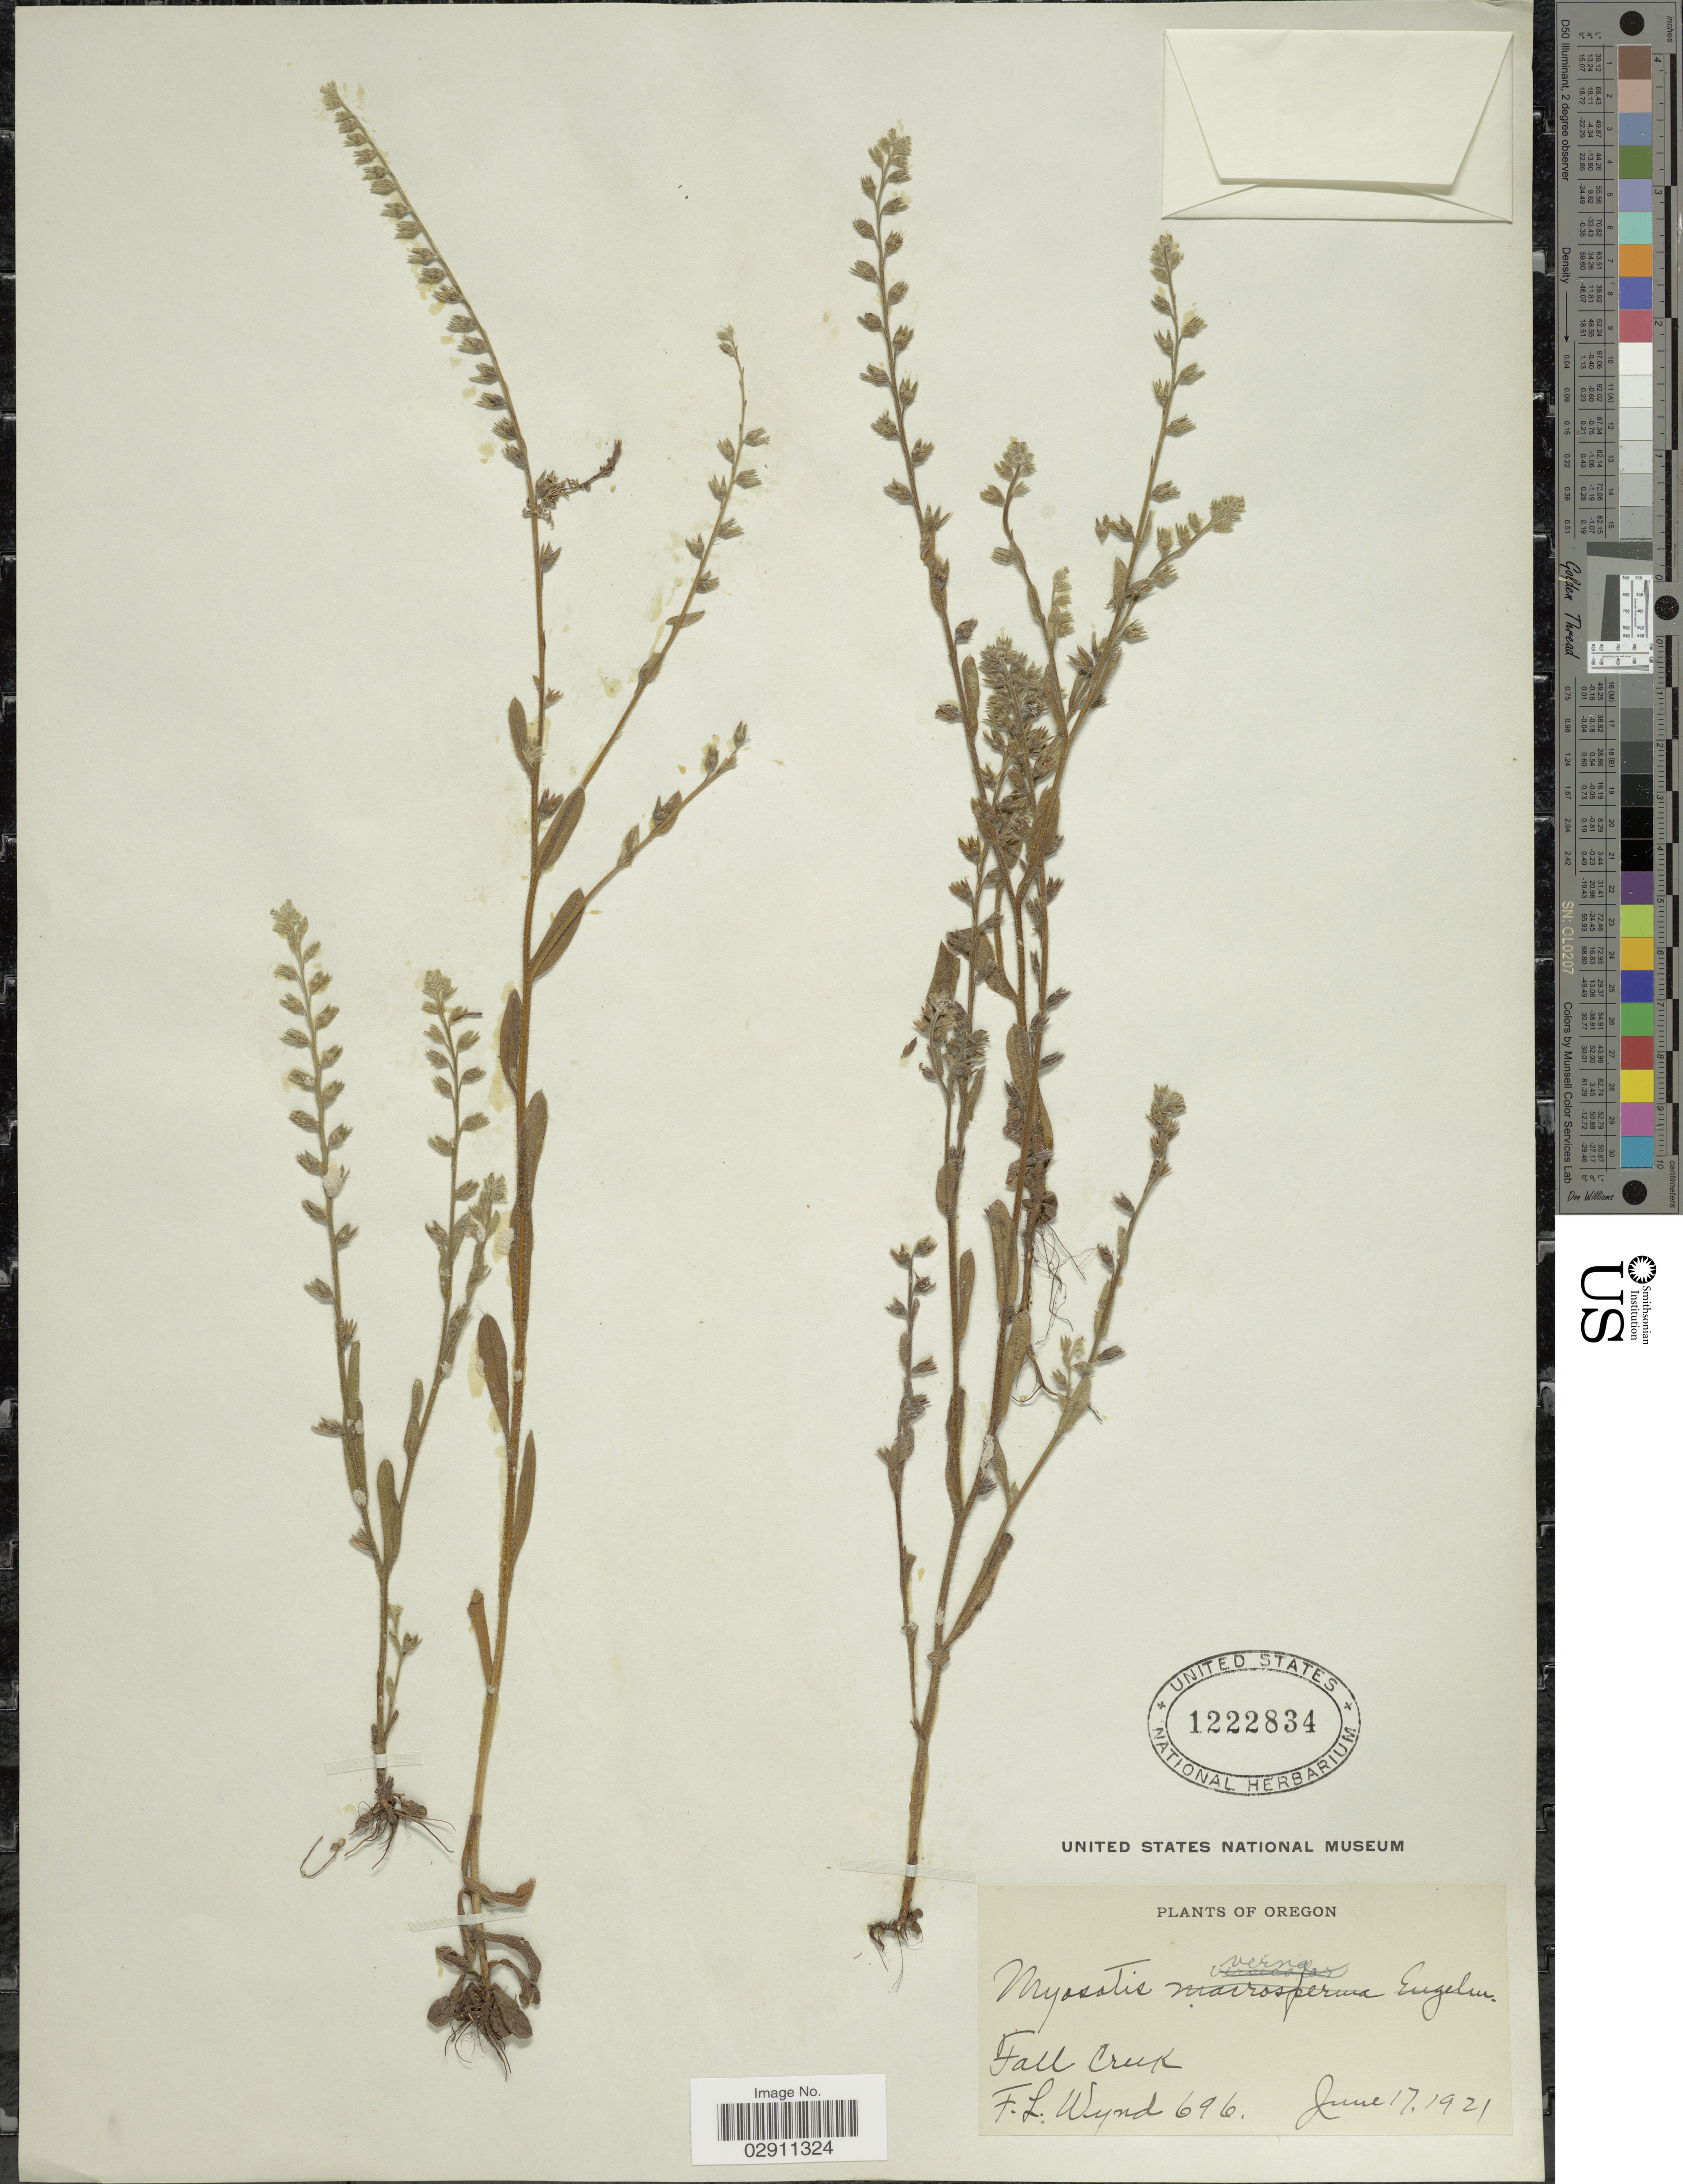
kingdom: Plantae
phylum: Tracheophyta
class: Magnoliopsida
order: Boraginales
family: Boraginaceae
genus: Myosotis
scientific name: Myosotis verna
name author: Nutt.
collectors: F. L. Wynd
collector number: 696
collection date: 1921-06-17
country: United States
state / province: Oregon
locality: Fall Creek.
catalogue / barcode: US 1222834